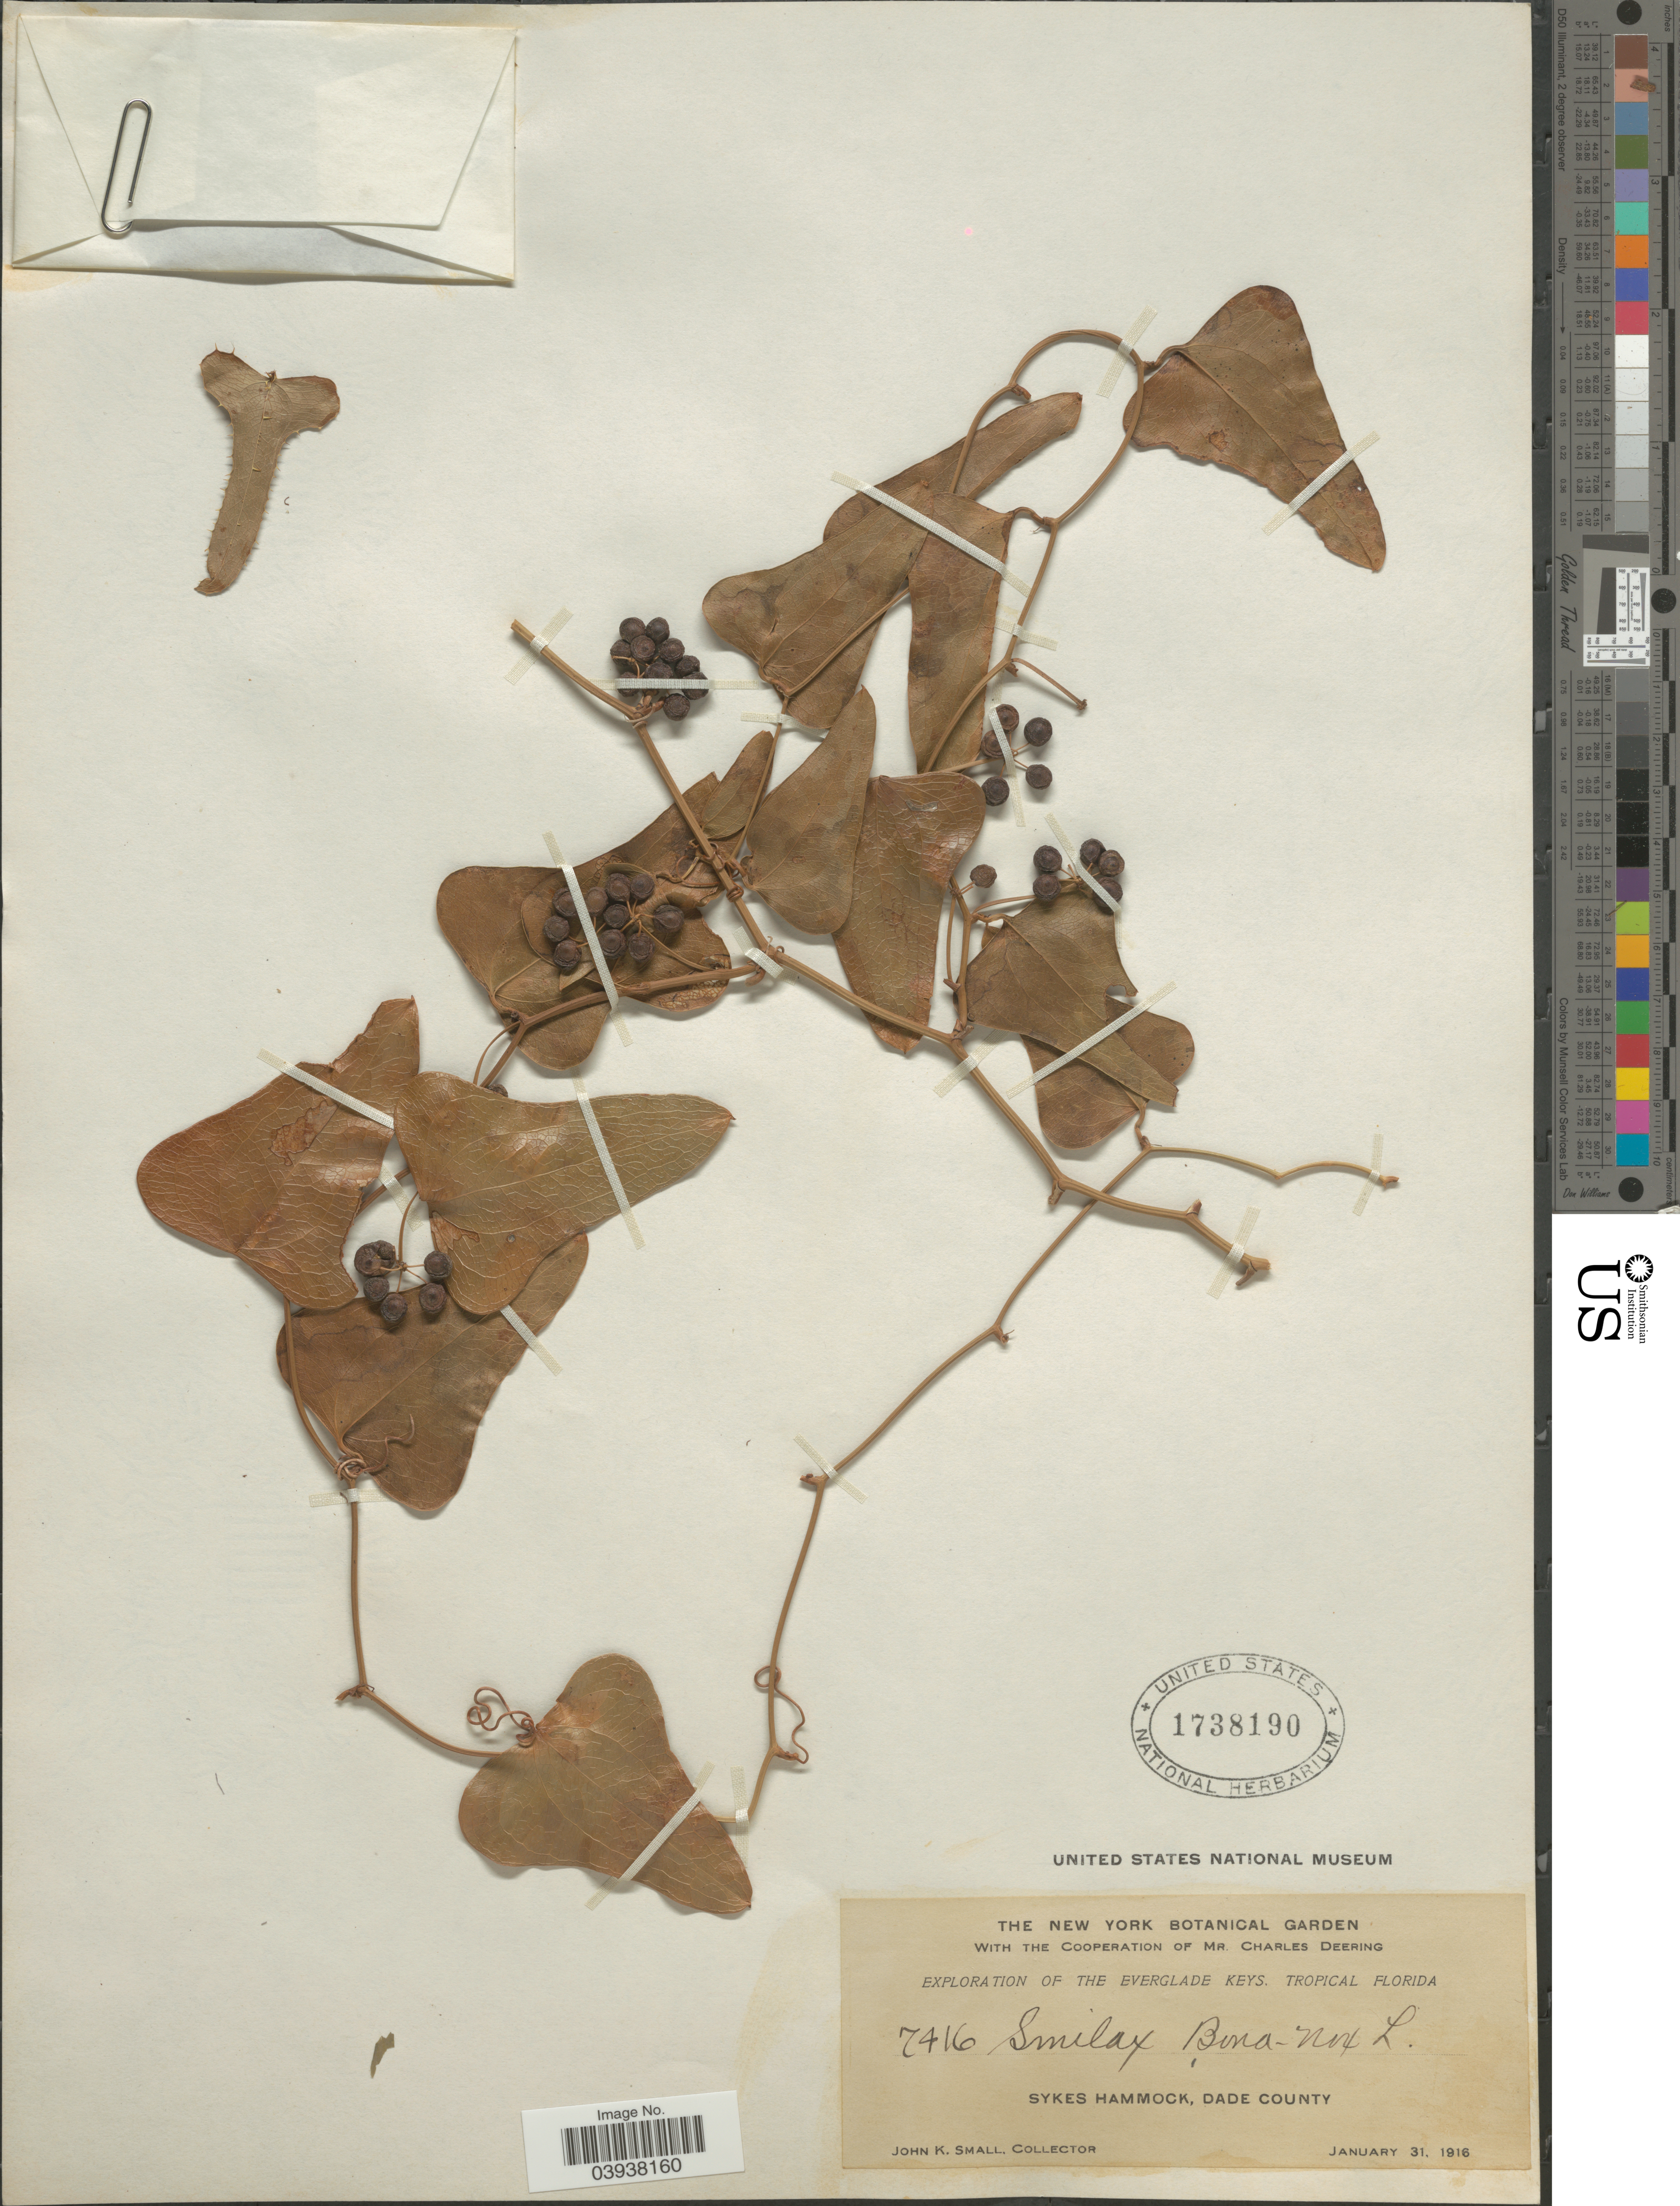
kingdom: Plantae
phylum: Tracheophyta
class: Liliopsida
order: Liliales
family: Smilacaceae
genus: Smilax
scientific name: Smilax bona-nox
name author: L.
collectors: J. K. Small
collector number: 7416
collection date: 1916-01-31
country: United States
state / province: Florida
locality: Everglade Keys. Tropical Florida. Sykes Hammock, Dade County.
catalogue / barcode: US 1738190